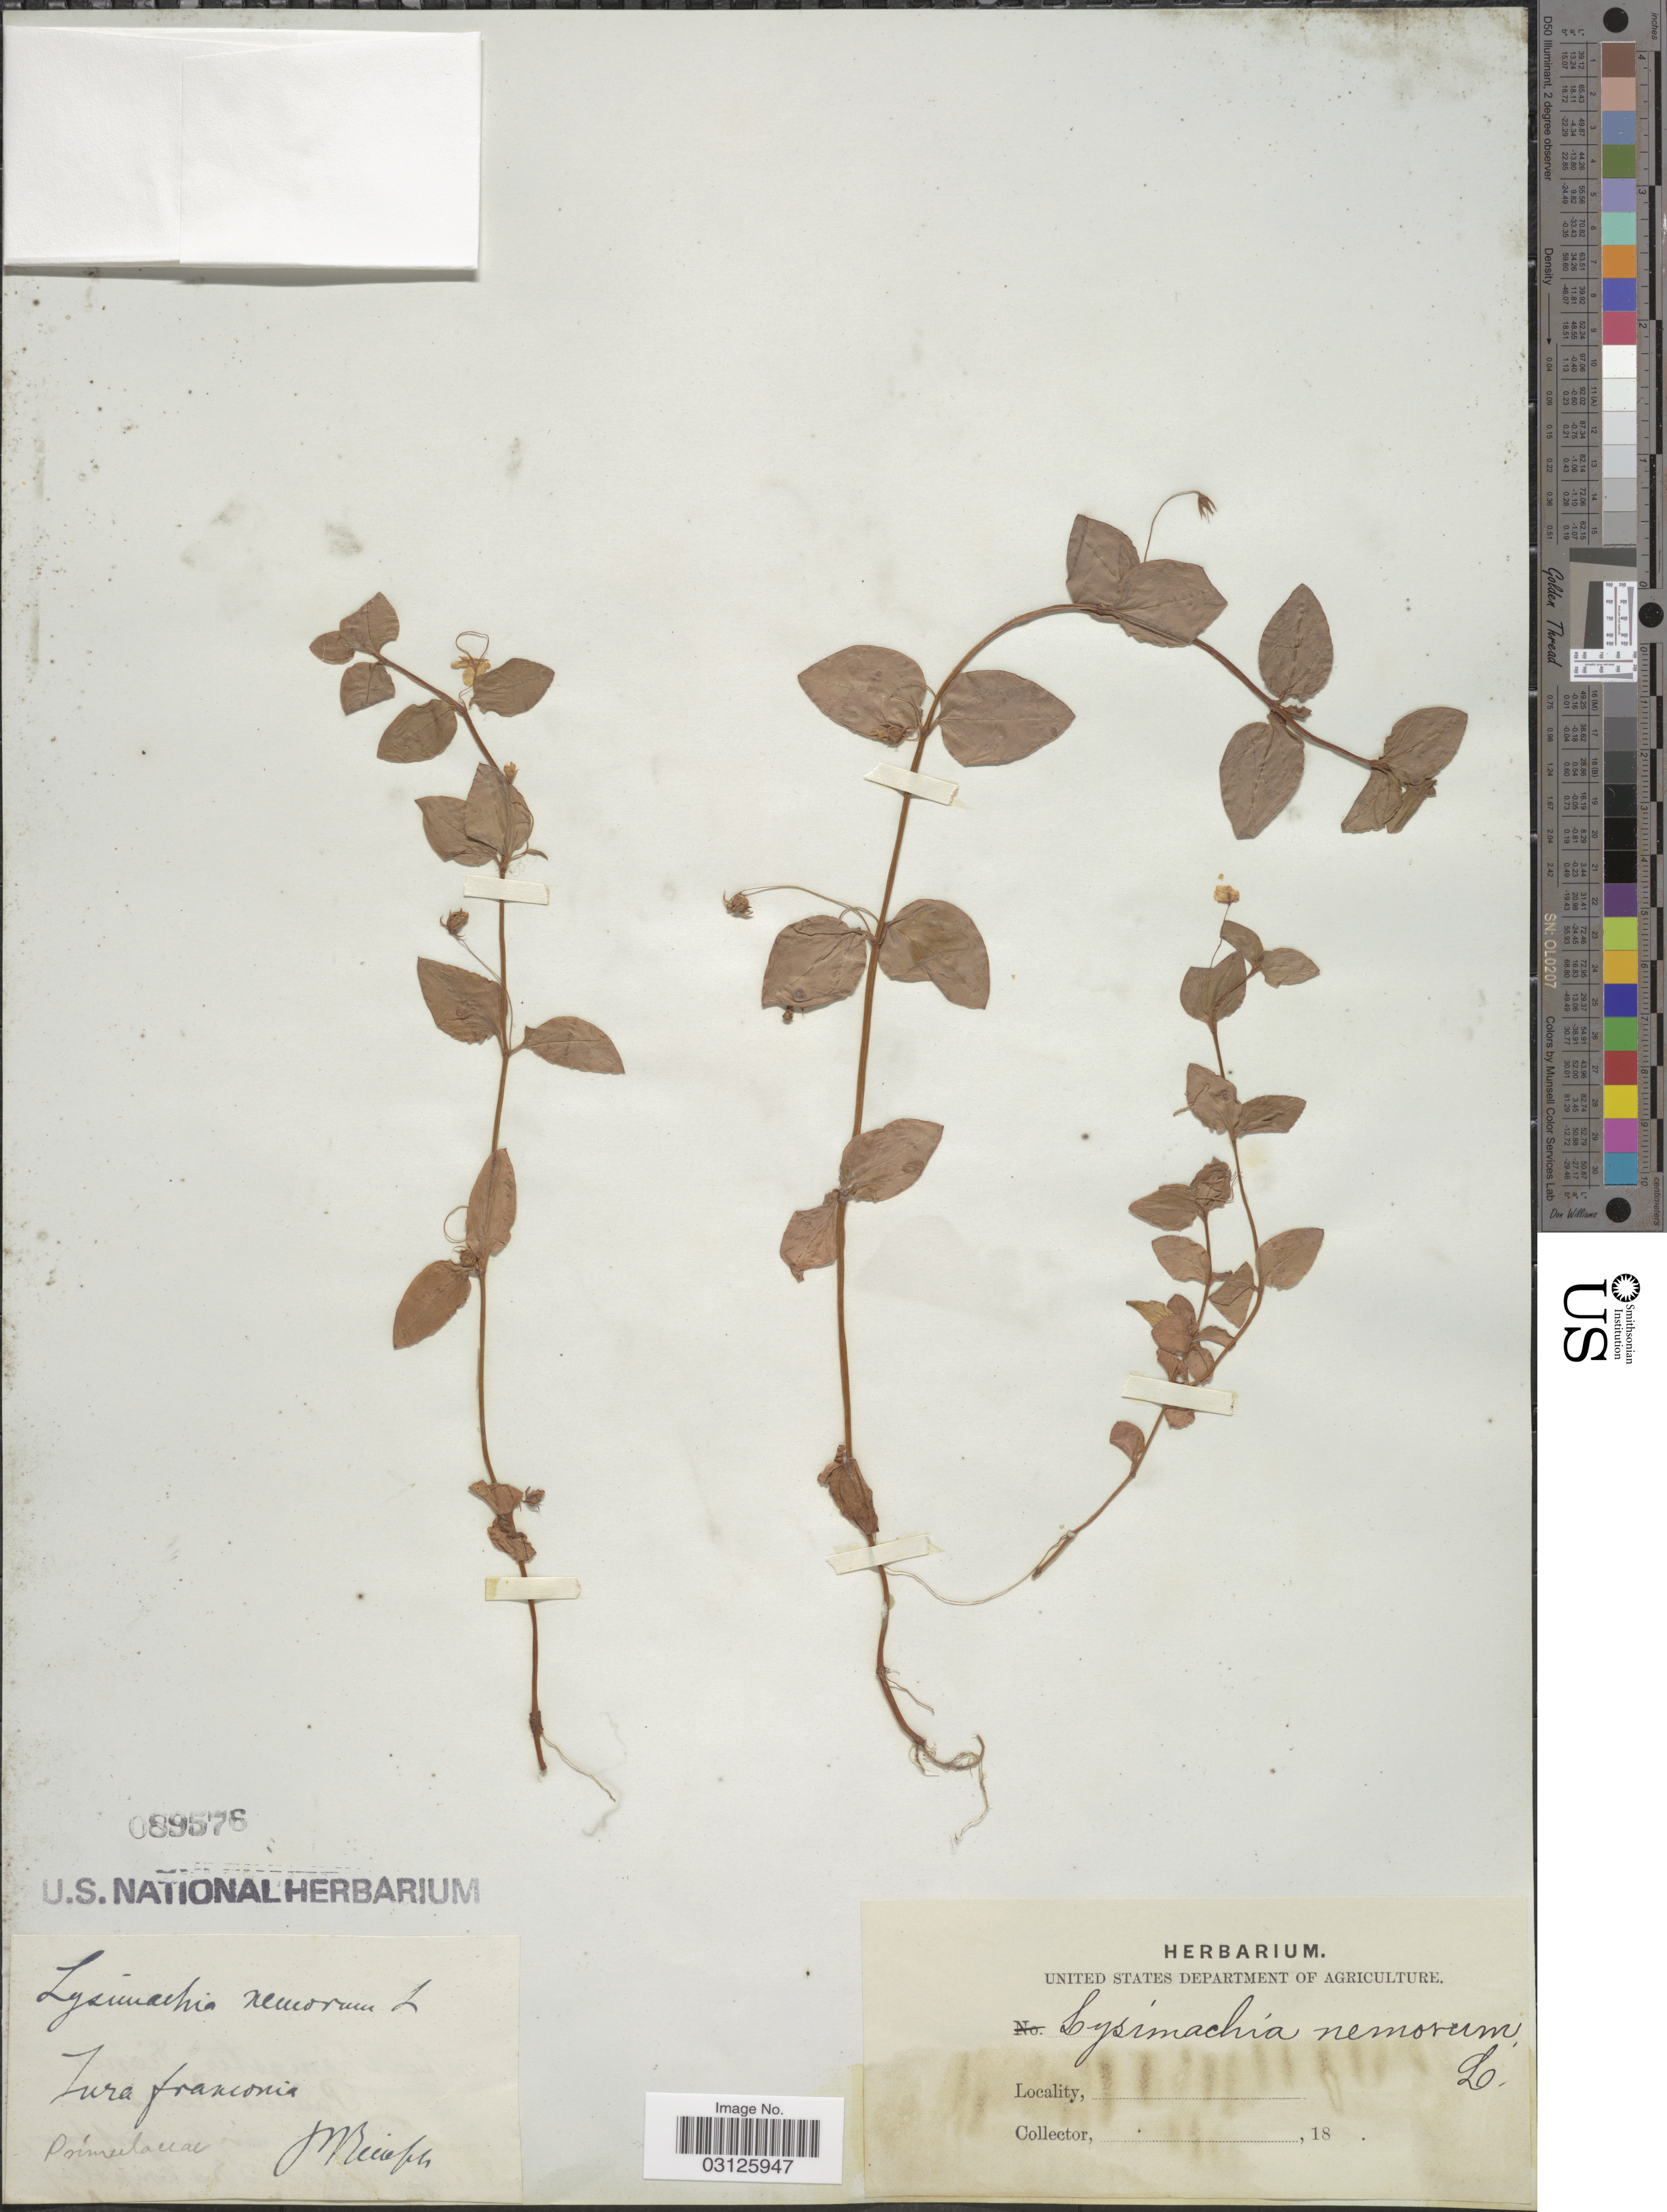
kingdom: Plantae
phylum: Tracheophyta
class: Magnoliopsida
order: Ericales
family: Primulaceae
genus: Lysimachia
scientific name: Lysimachia nemorum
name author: L.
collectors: M. Reinsch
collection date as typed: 18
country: Switzerland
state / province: Jura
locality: Jura franconia.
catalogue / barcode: US 89576